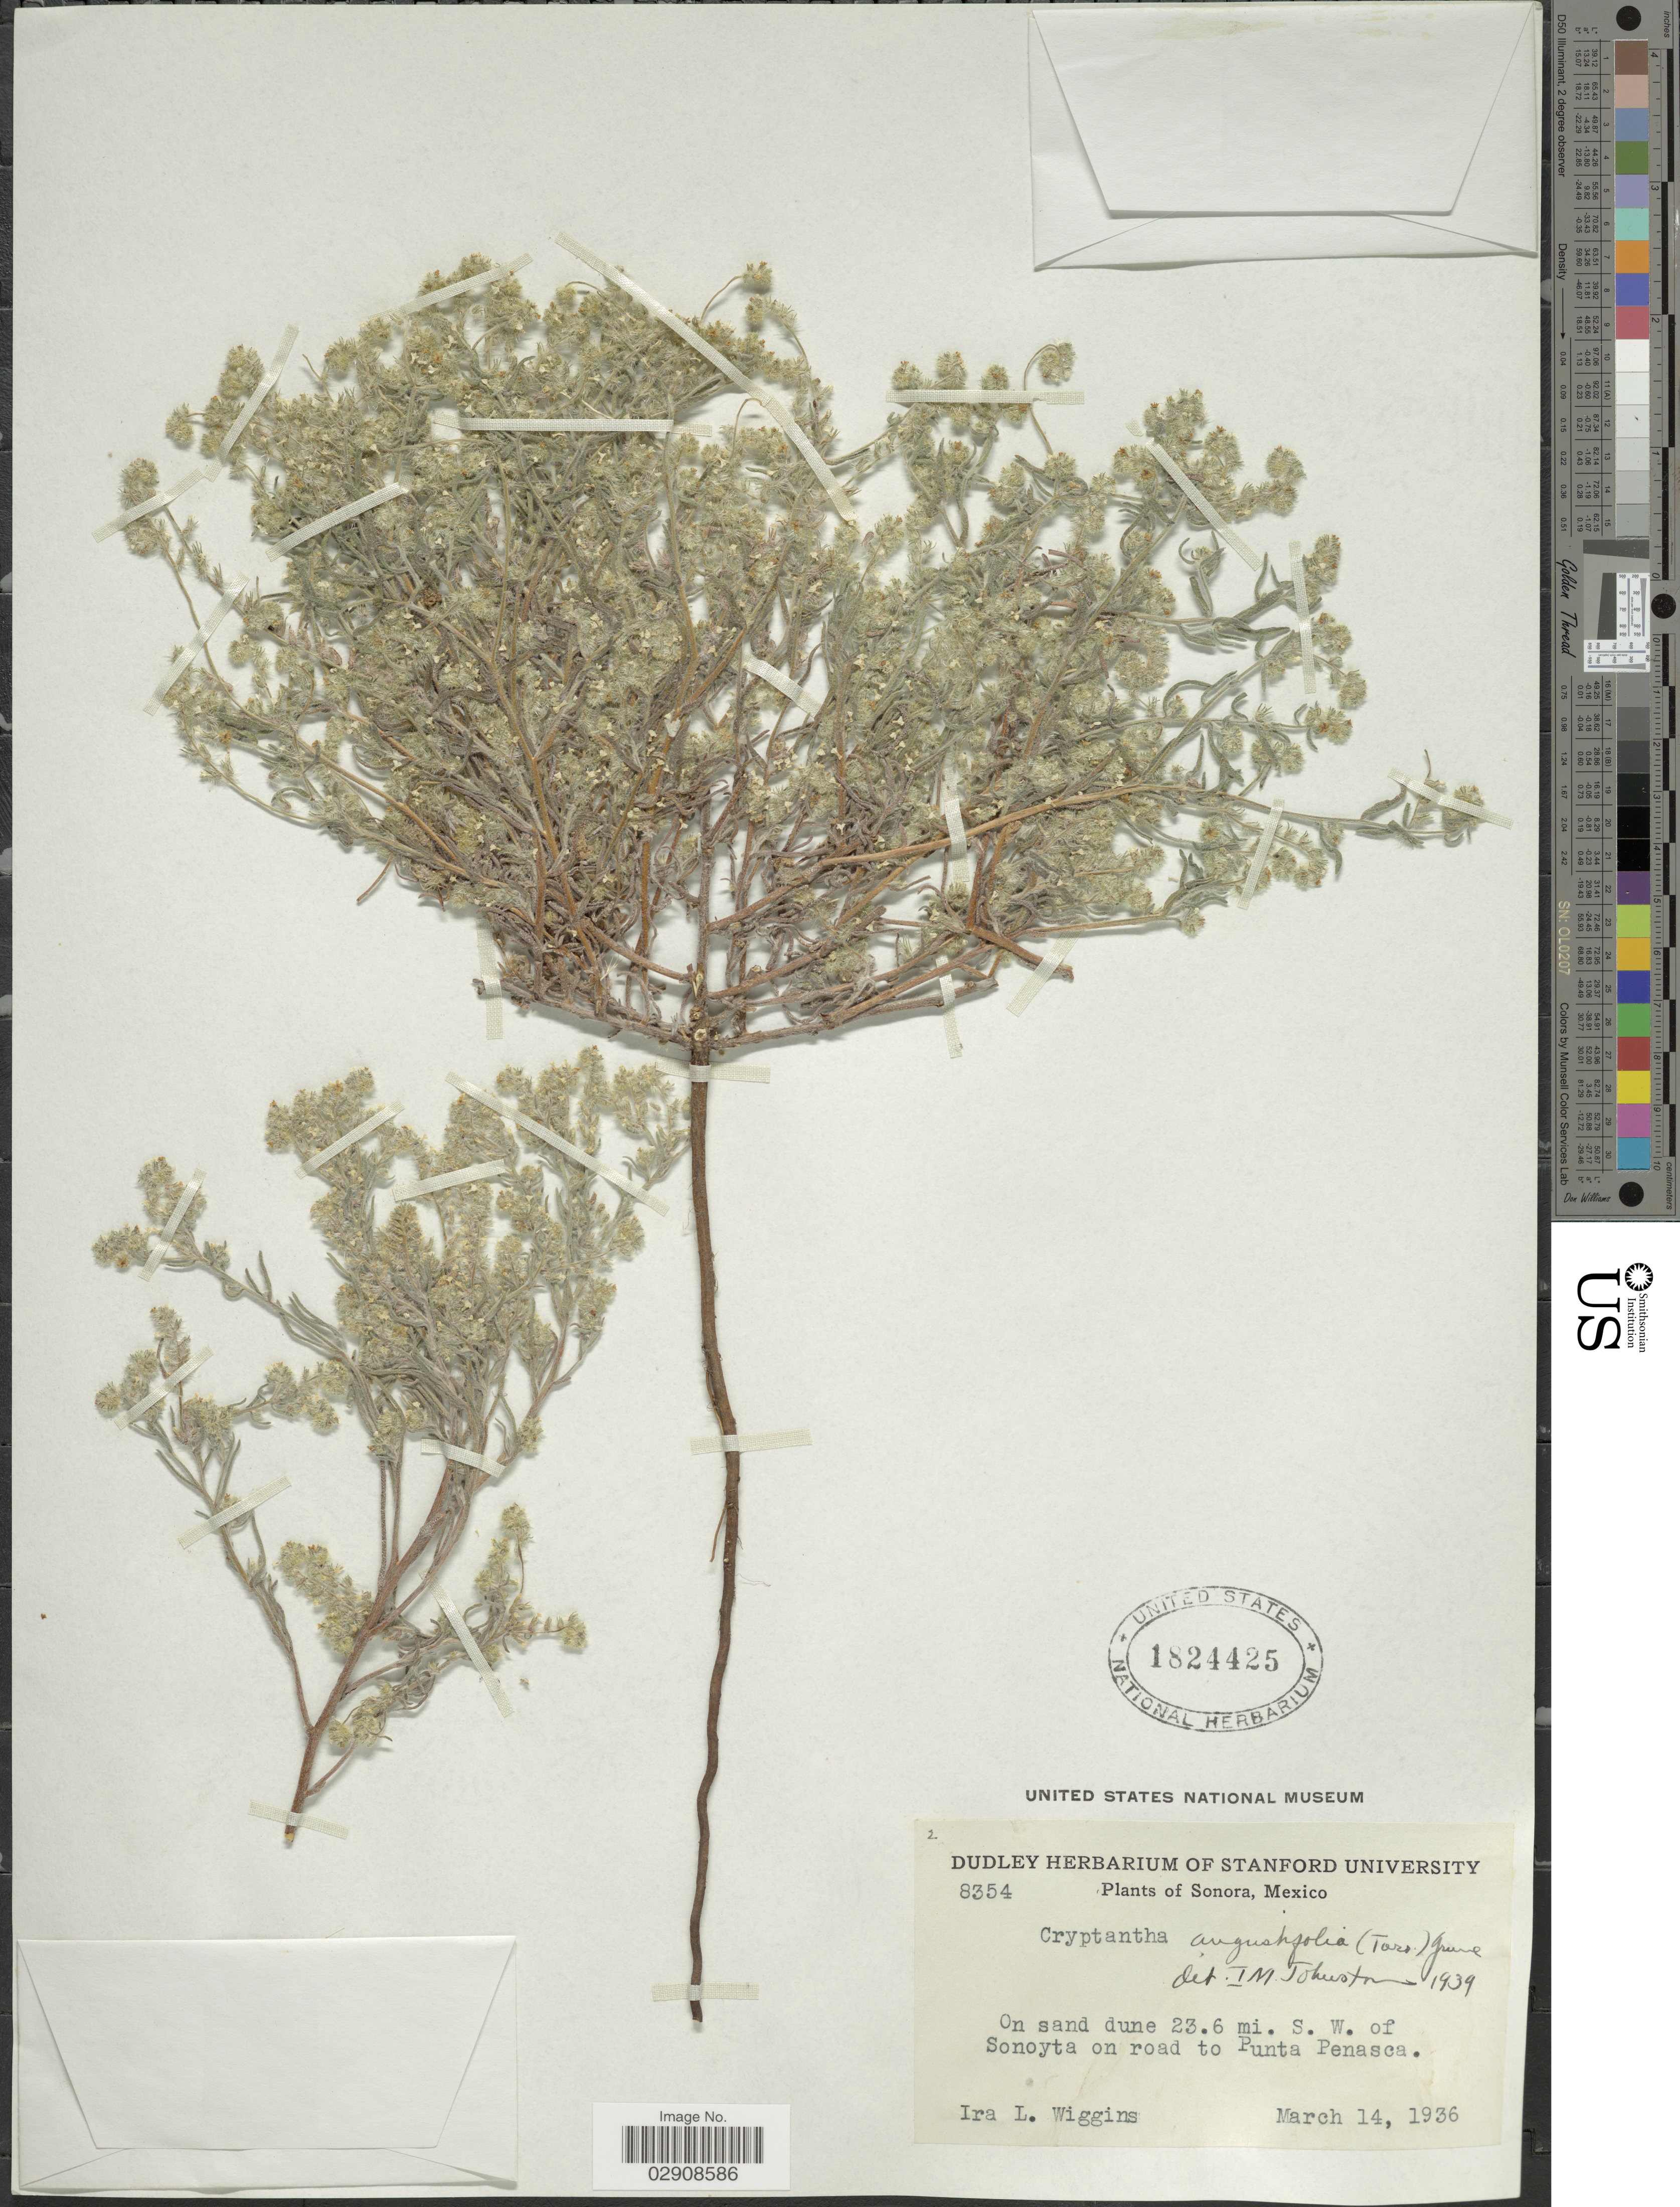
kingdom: Plantae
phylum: Tracheophyta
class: Magnoliopsida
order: Boraginales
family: Boraginaceae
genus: Cryptantha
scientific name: Cryptantha angustifolia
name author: (Torr.) Greene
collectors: I. L. Wiggins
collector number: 8354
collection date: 1936-03-14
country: Mexico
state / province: Sonora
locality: On sand dune 23.6 mi. S. W. of Sonoyta on road to Punta Penasca.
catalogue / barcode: US 1824425